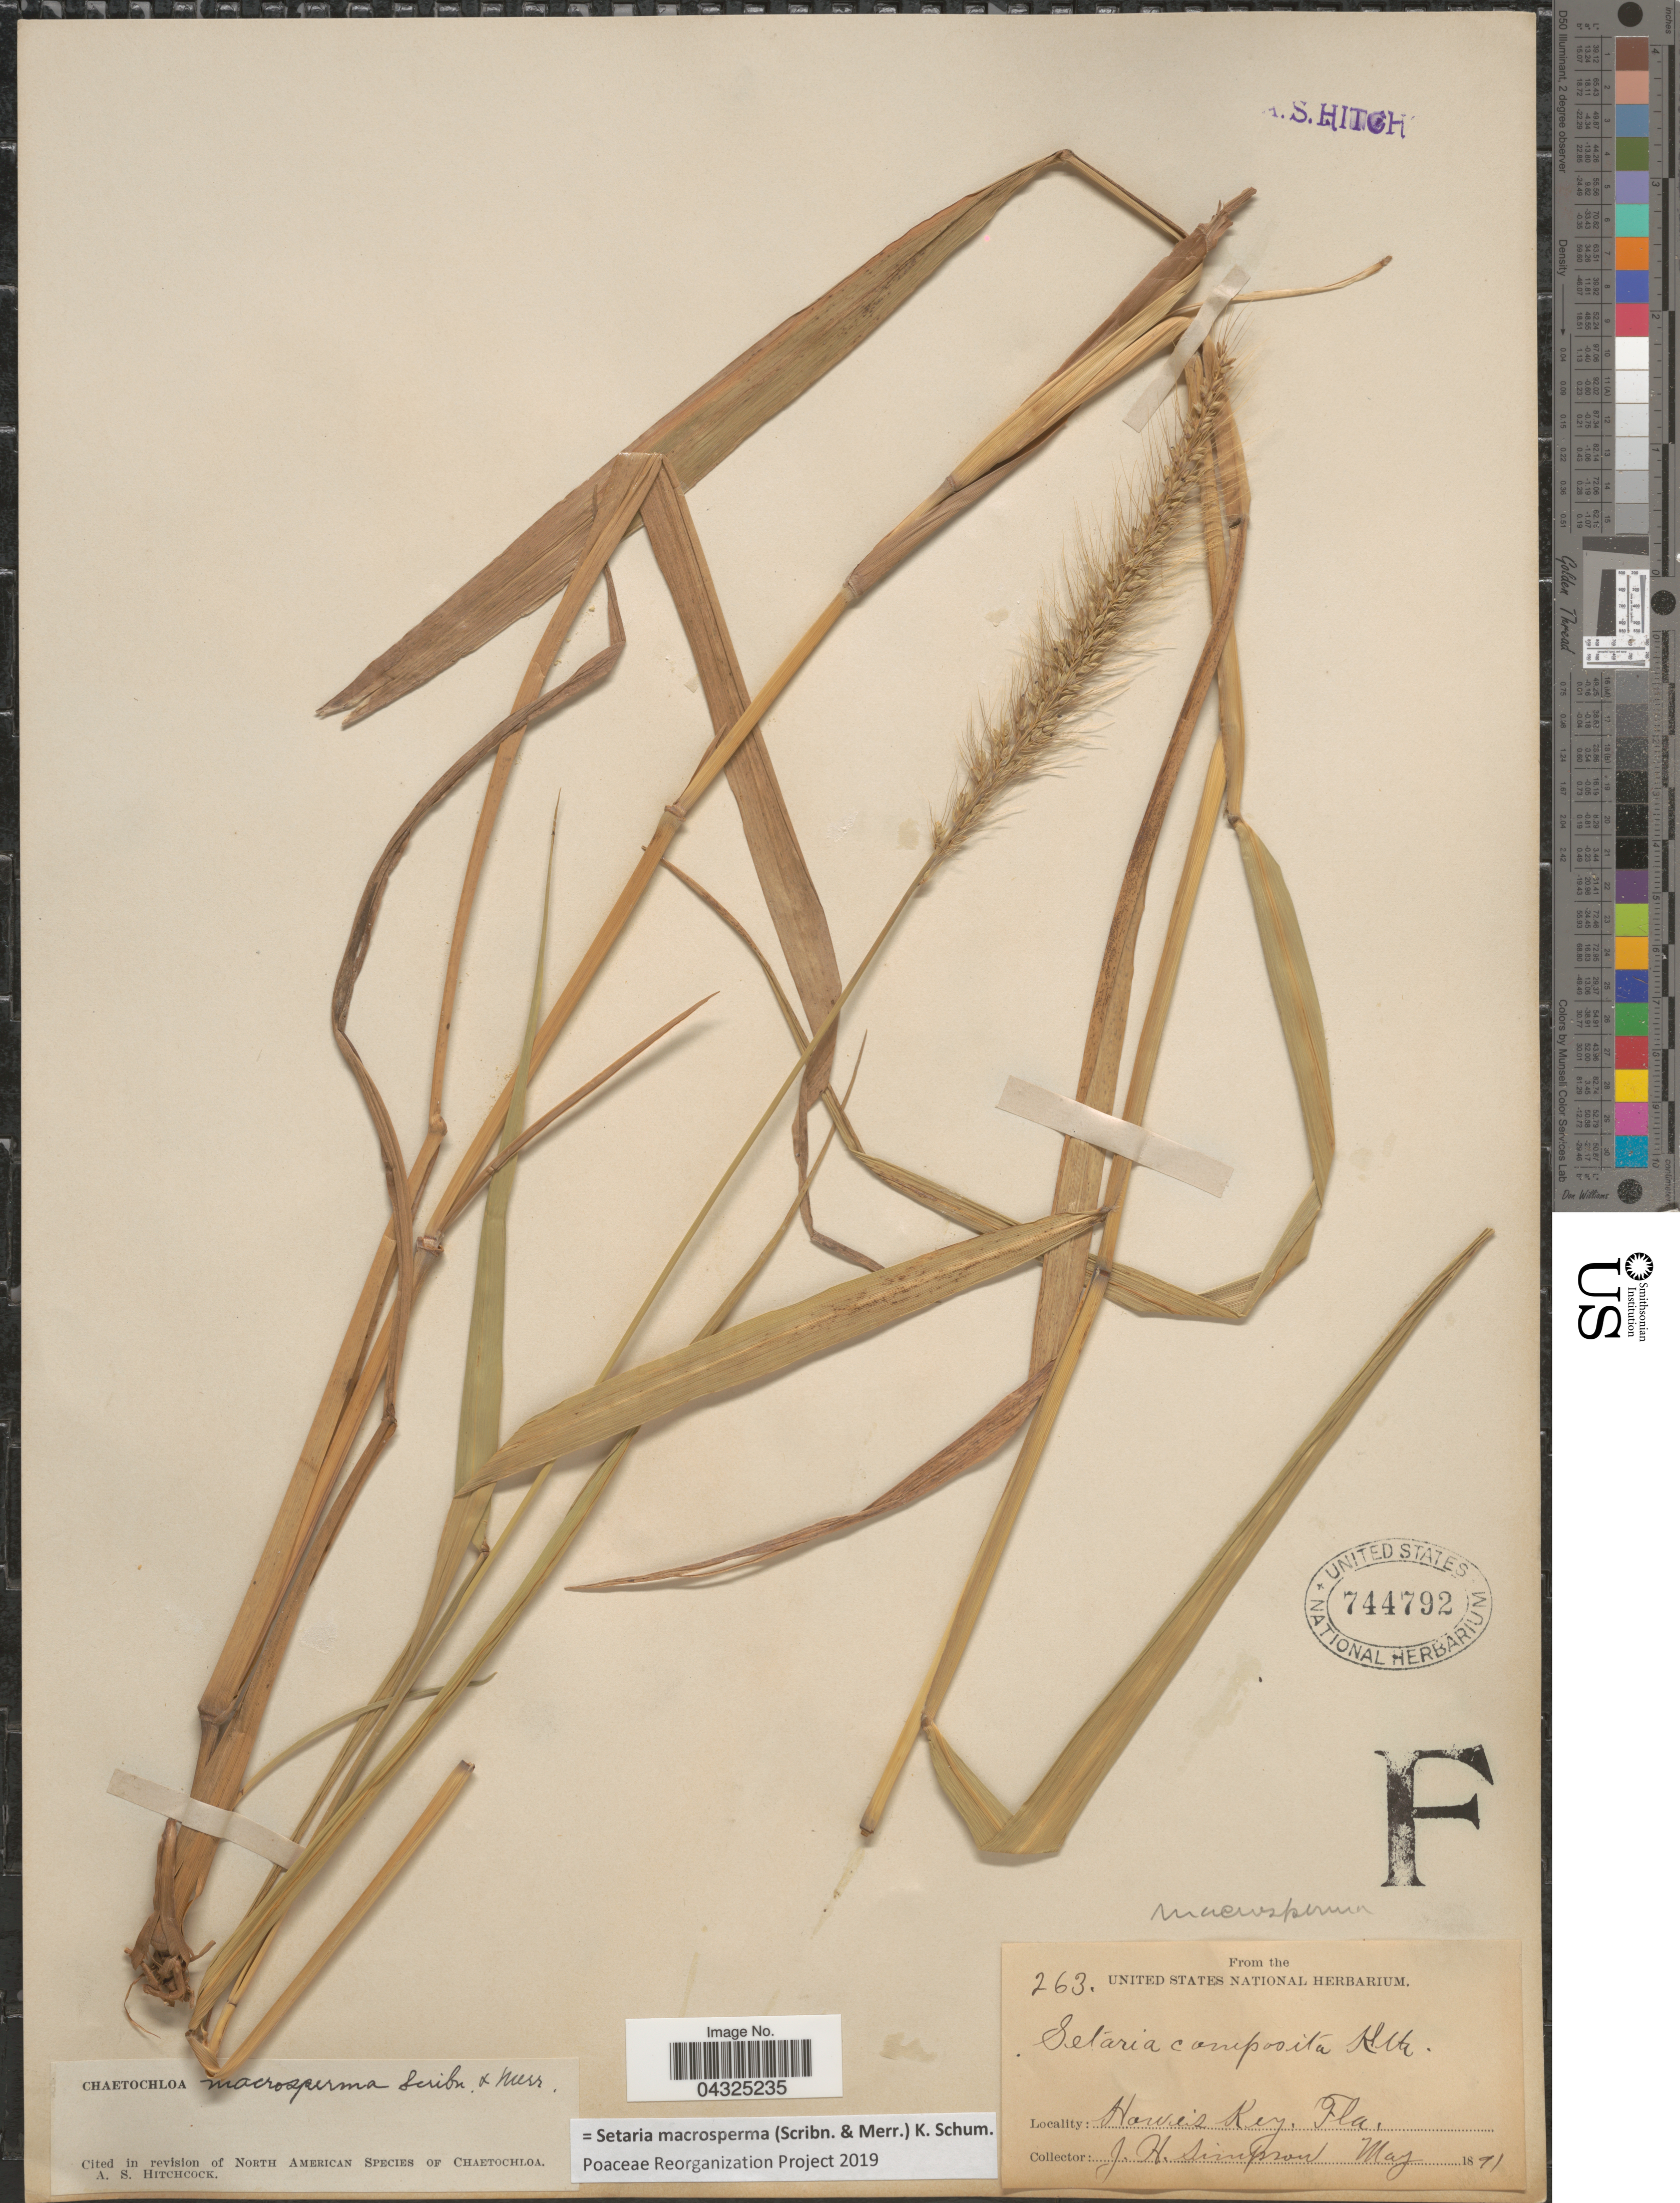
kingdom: Plantae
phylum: Tracheophyta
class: Liliopsida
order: Poales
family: Poaceae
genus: Setaria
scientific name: Setaria macrosperma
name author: (Scribn. & Merr.) K. Schum.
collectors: J. H. Simpson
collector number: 263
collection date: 1891-05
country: United States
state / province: Florida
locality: Howe's Key.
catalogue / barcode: US 744792